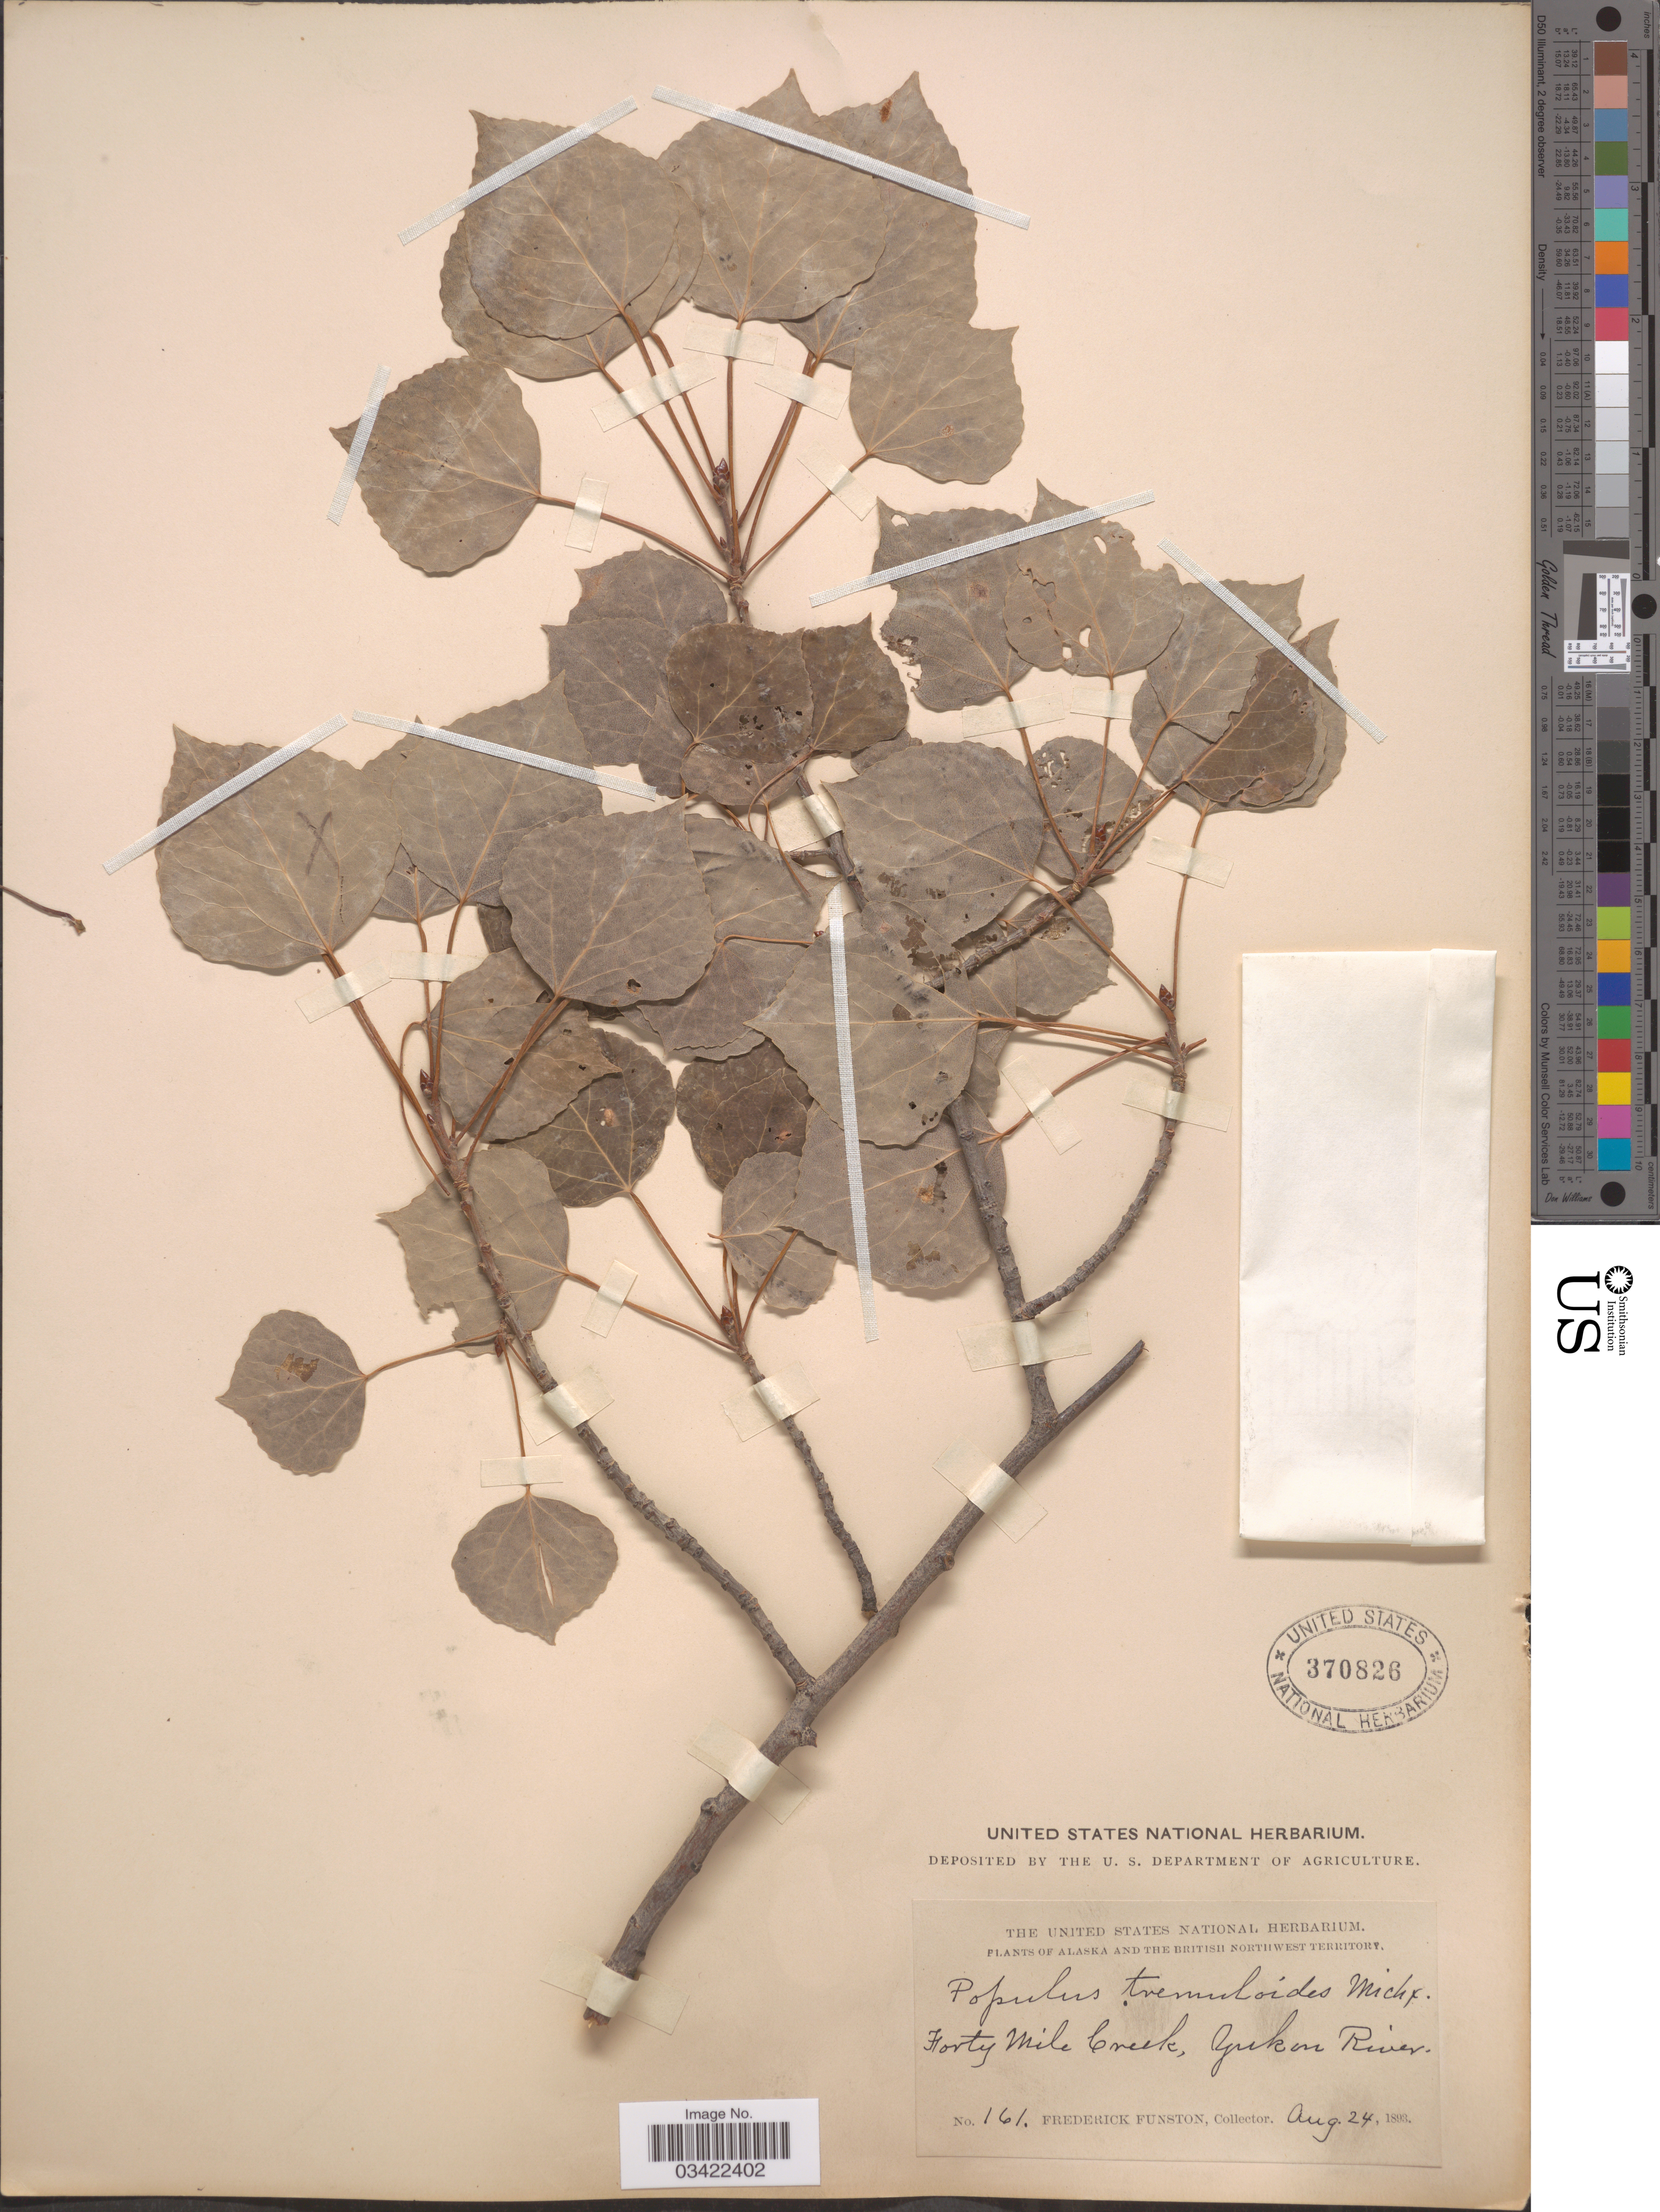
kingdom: Plantae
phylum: Tracheophyta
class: Magnoliopsida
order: Malpighiales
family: Salicaceae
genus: Populus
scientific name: Populus tremuloides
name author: Michx.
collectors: F. Funston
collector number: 161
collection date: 1893-08-24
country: Canada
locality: Alaska and the British Northwest Territory. Forty Mile Creek, Yukon River.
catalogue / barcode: US 370826